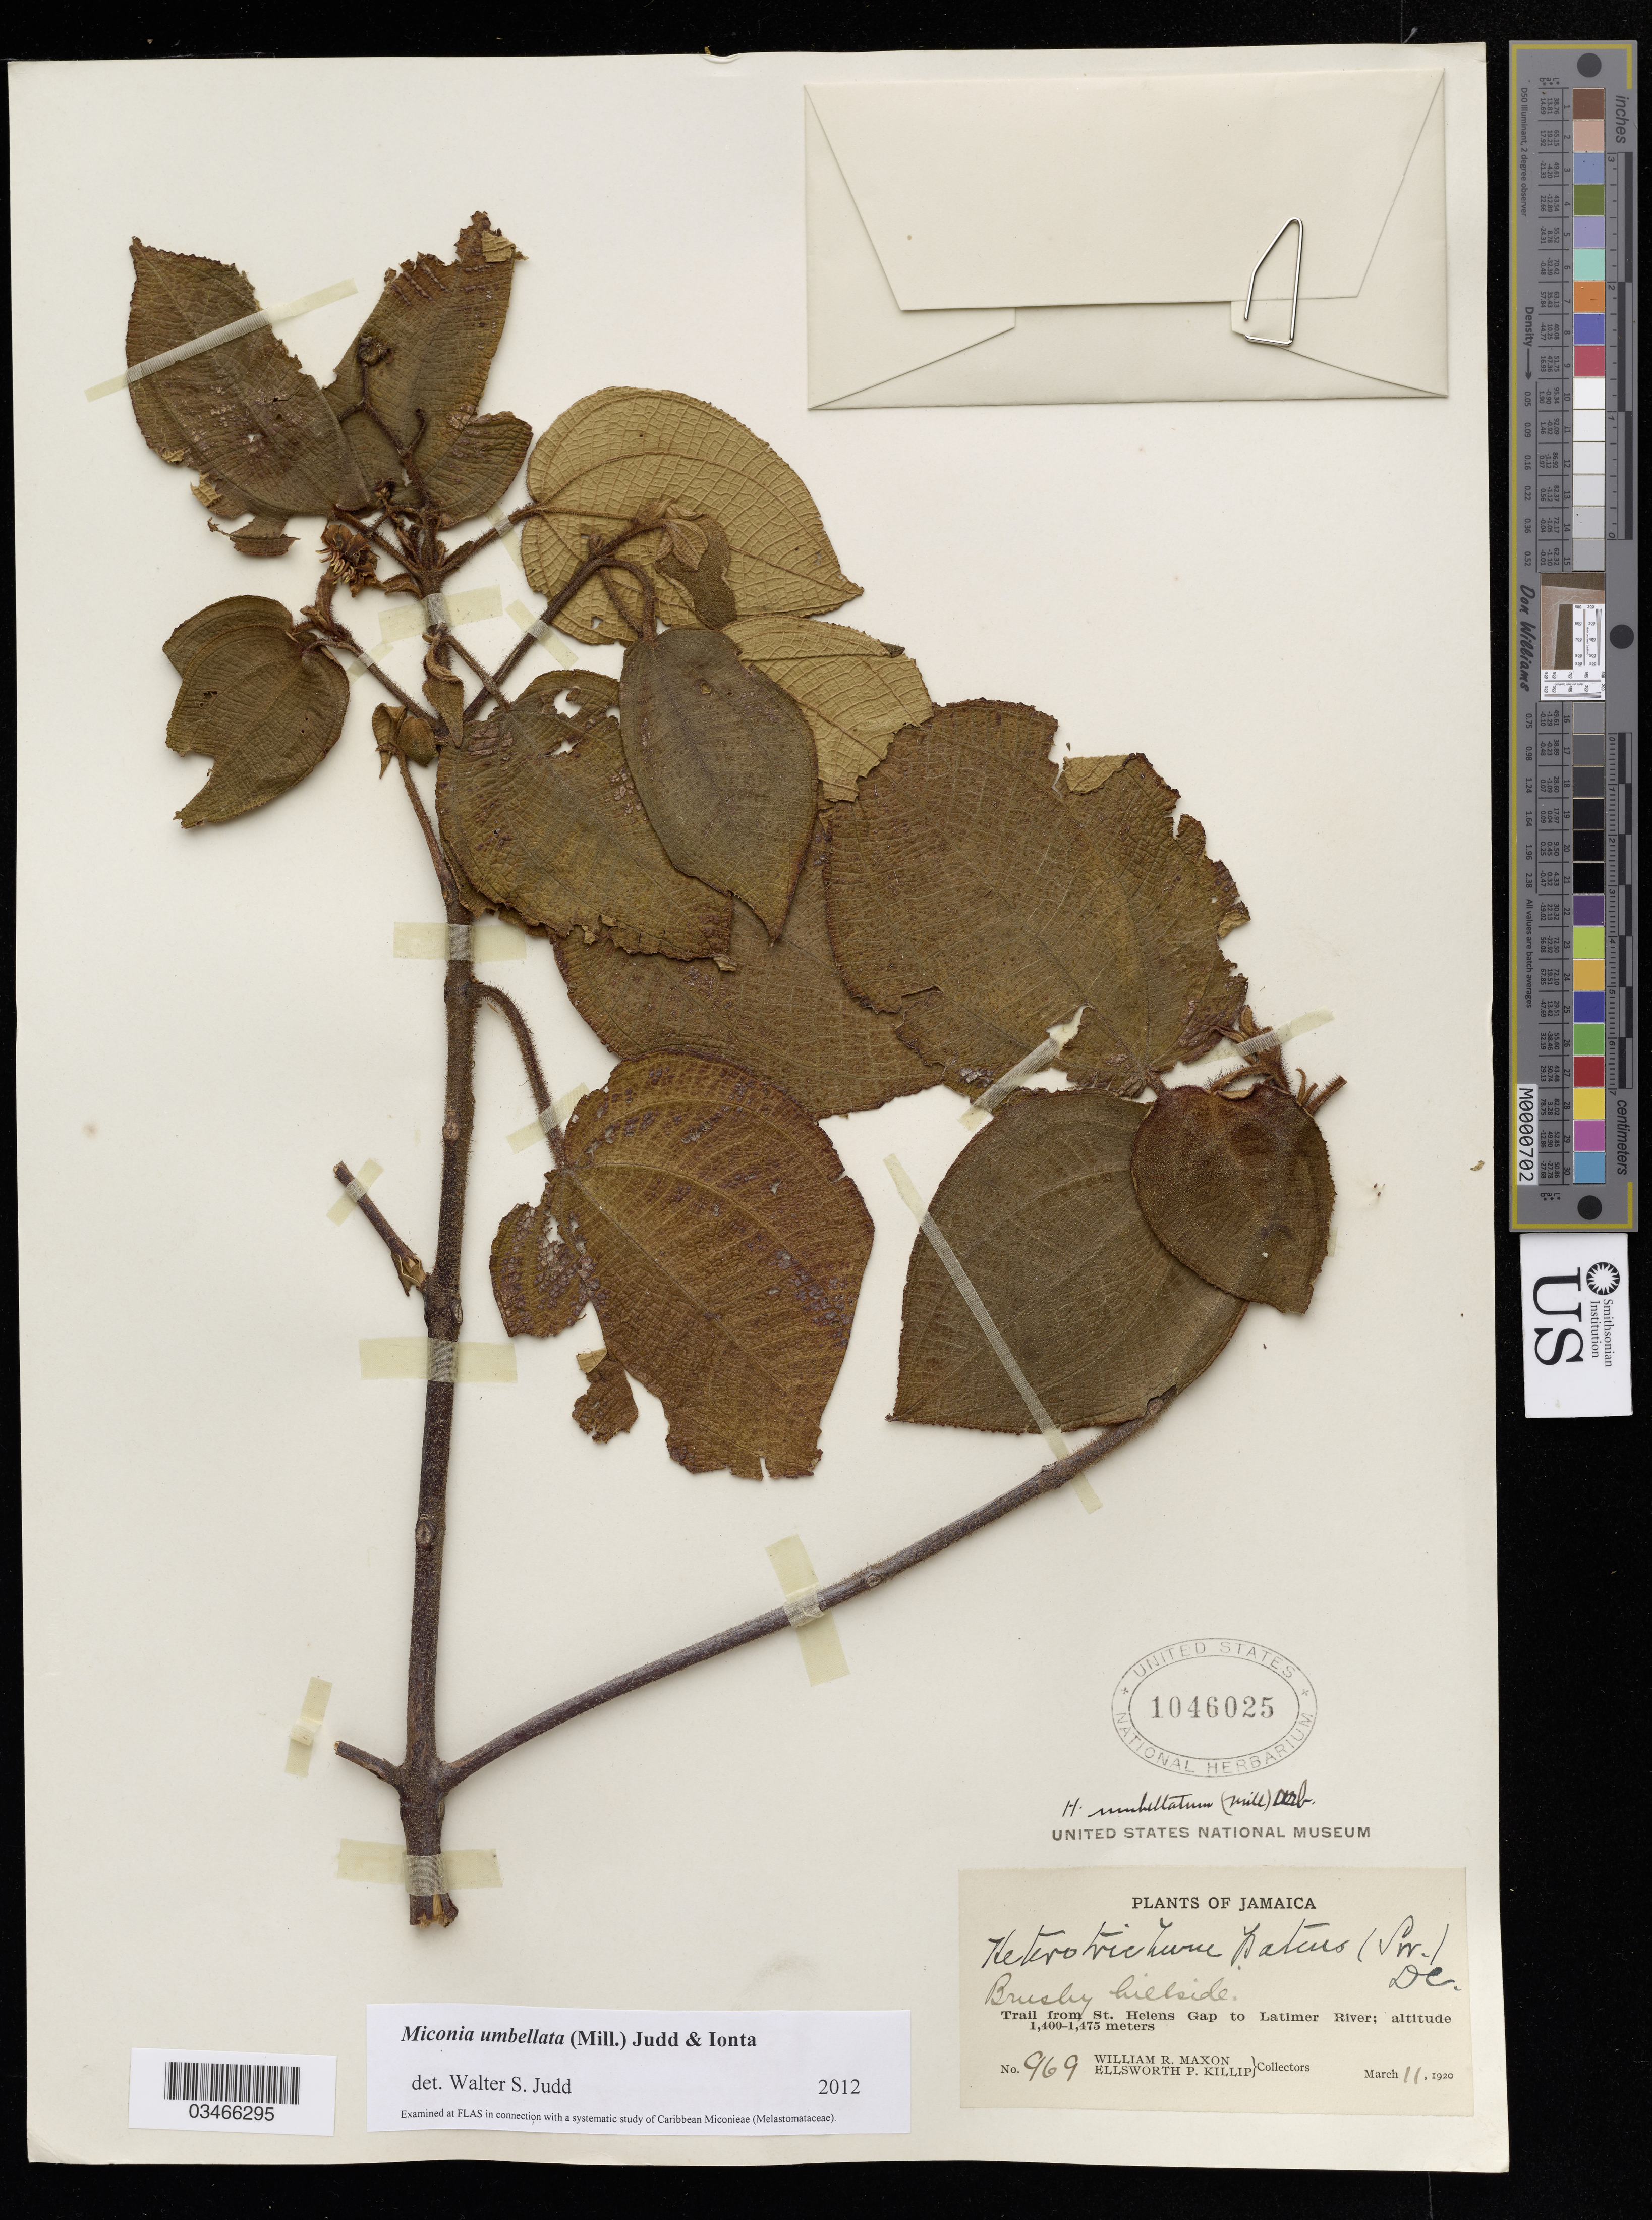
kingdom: Plantae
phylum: Tracheophyta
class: Magnoliopsida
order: Myrtales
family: Melastomataceae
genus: Miconia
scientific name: Miconia umbellata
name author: (Mill.) Judd & Ionta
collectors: W. R. Maxon & E. P. Killip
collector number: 969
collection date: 1920-03-11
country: Jamaica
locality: Trail from St. Helens Gap to Latimer River.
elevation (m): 1400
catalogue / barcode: US 1046025